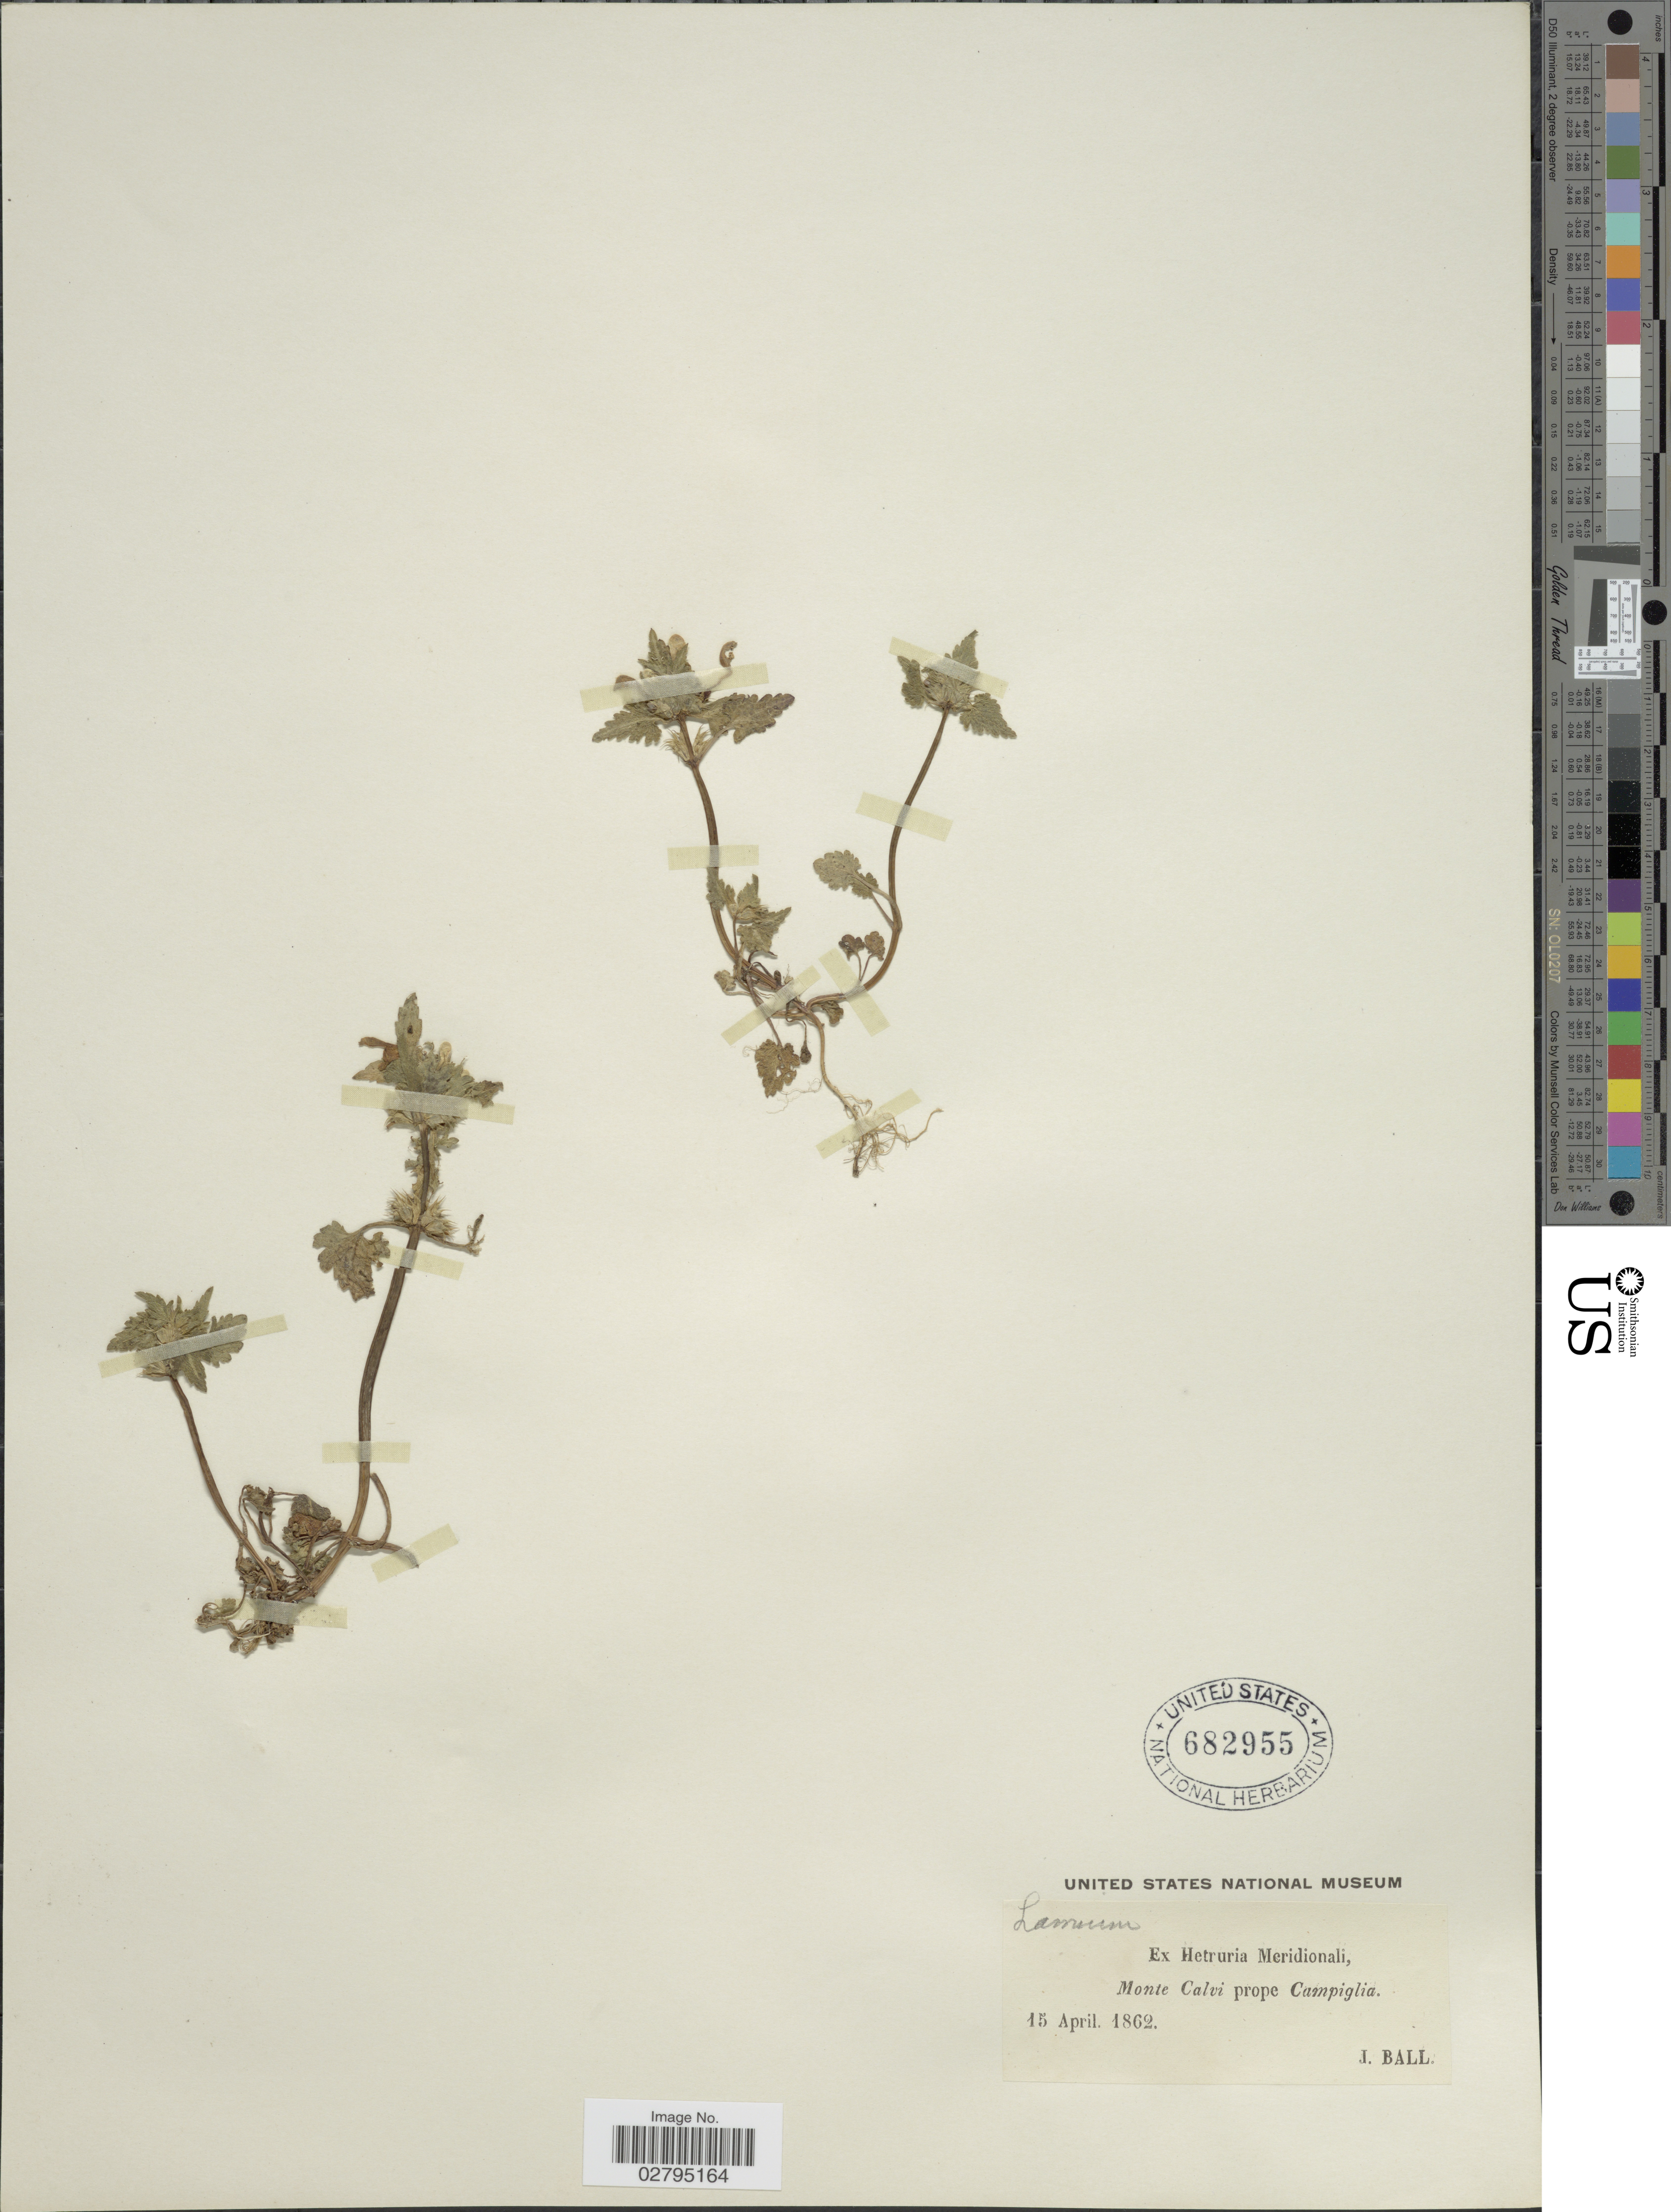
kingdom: Plantae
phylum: Tracheophyta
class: Magnoliopsida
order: Lamiales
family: Lamiaceae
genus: Lamium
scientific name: Lamium sp.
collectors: J. Ball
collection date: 1862-04-15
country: Italy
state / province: Tuscany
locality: Hetruria Meridionali, Monte Calvi prope Campiglia.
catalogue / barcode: US 682955